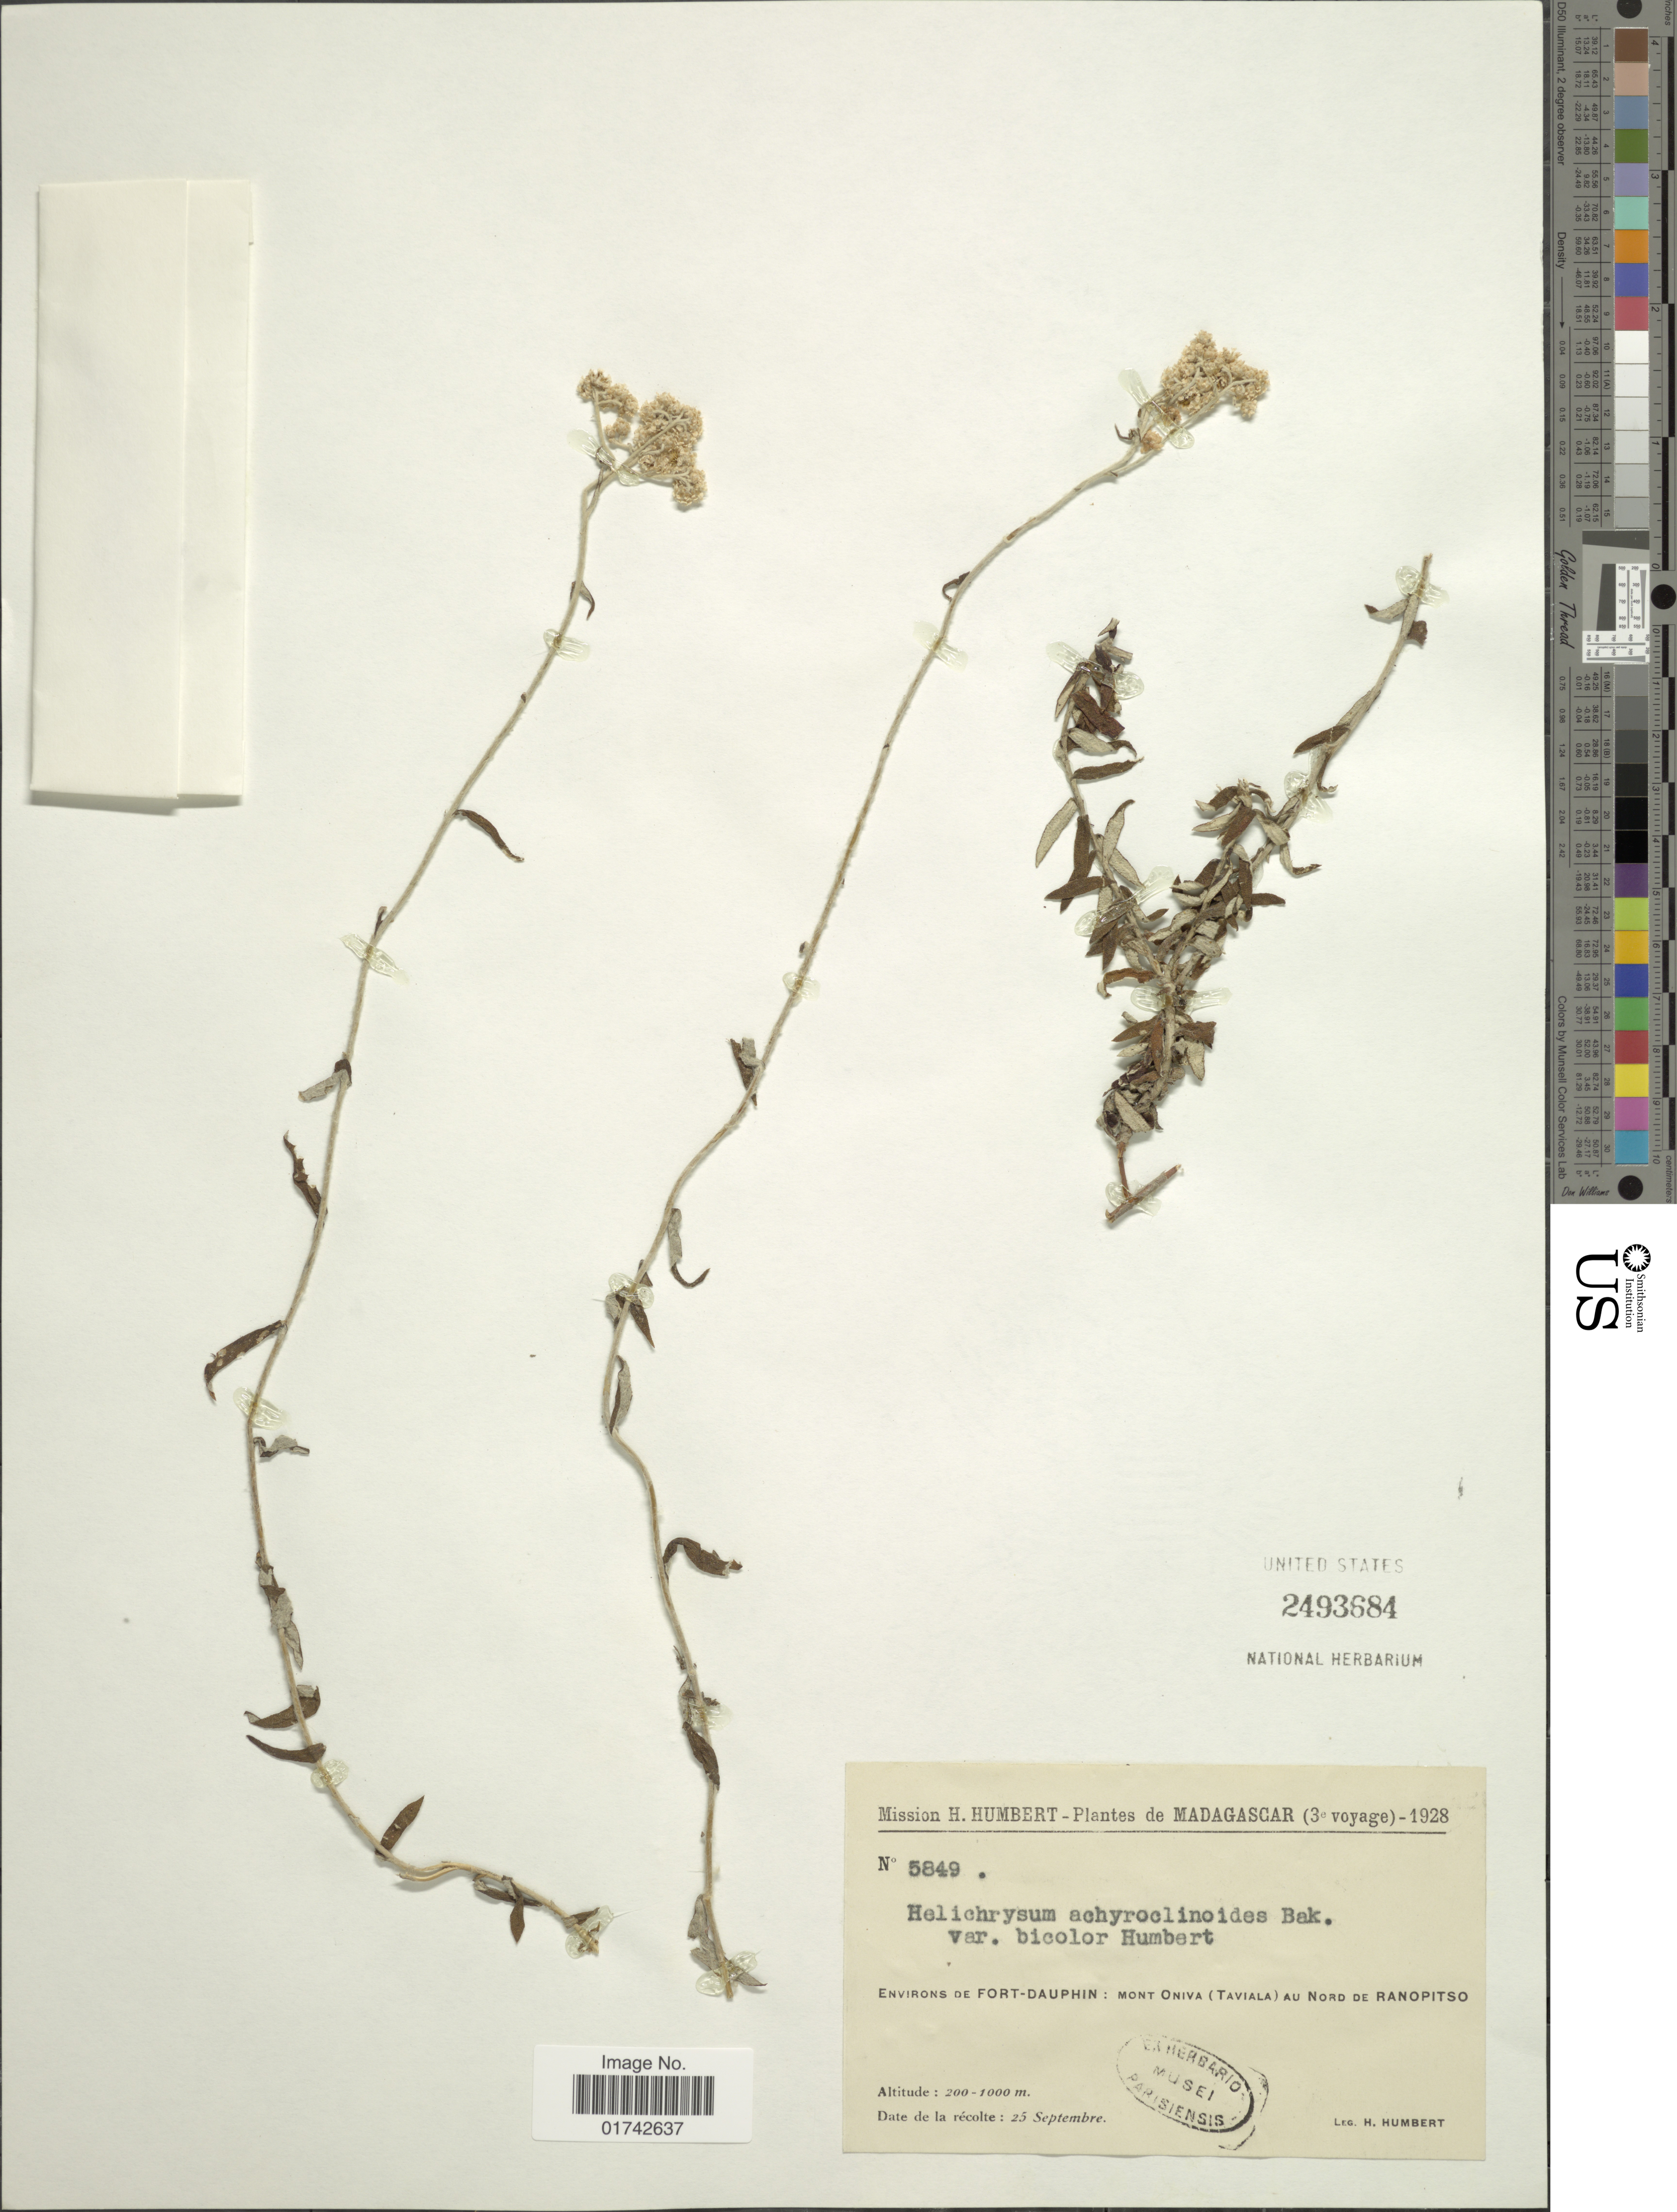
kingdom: Plantae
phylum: Tracheophyta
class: Magnoliopsida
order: Asterales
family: Asteraceae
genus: Helichrysum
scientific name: Helichrysum achyroclinoides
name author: Baker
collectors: H. Humbert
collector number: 5849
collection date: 1928-09-25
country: Madagascar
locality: Environs de Fort-Dauphin: Mont Oniva (Taviala) au nord de Ranopitso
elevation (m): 200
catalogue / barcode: US 2493684